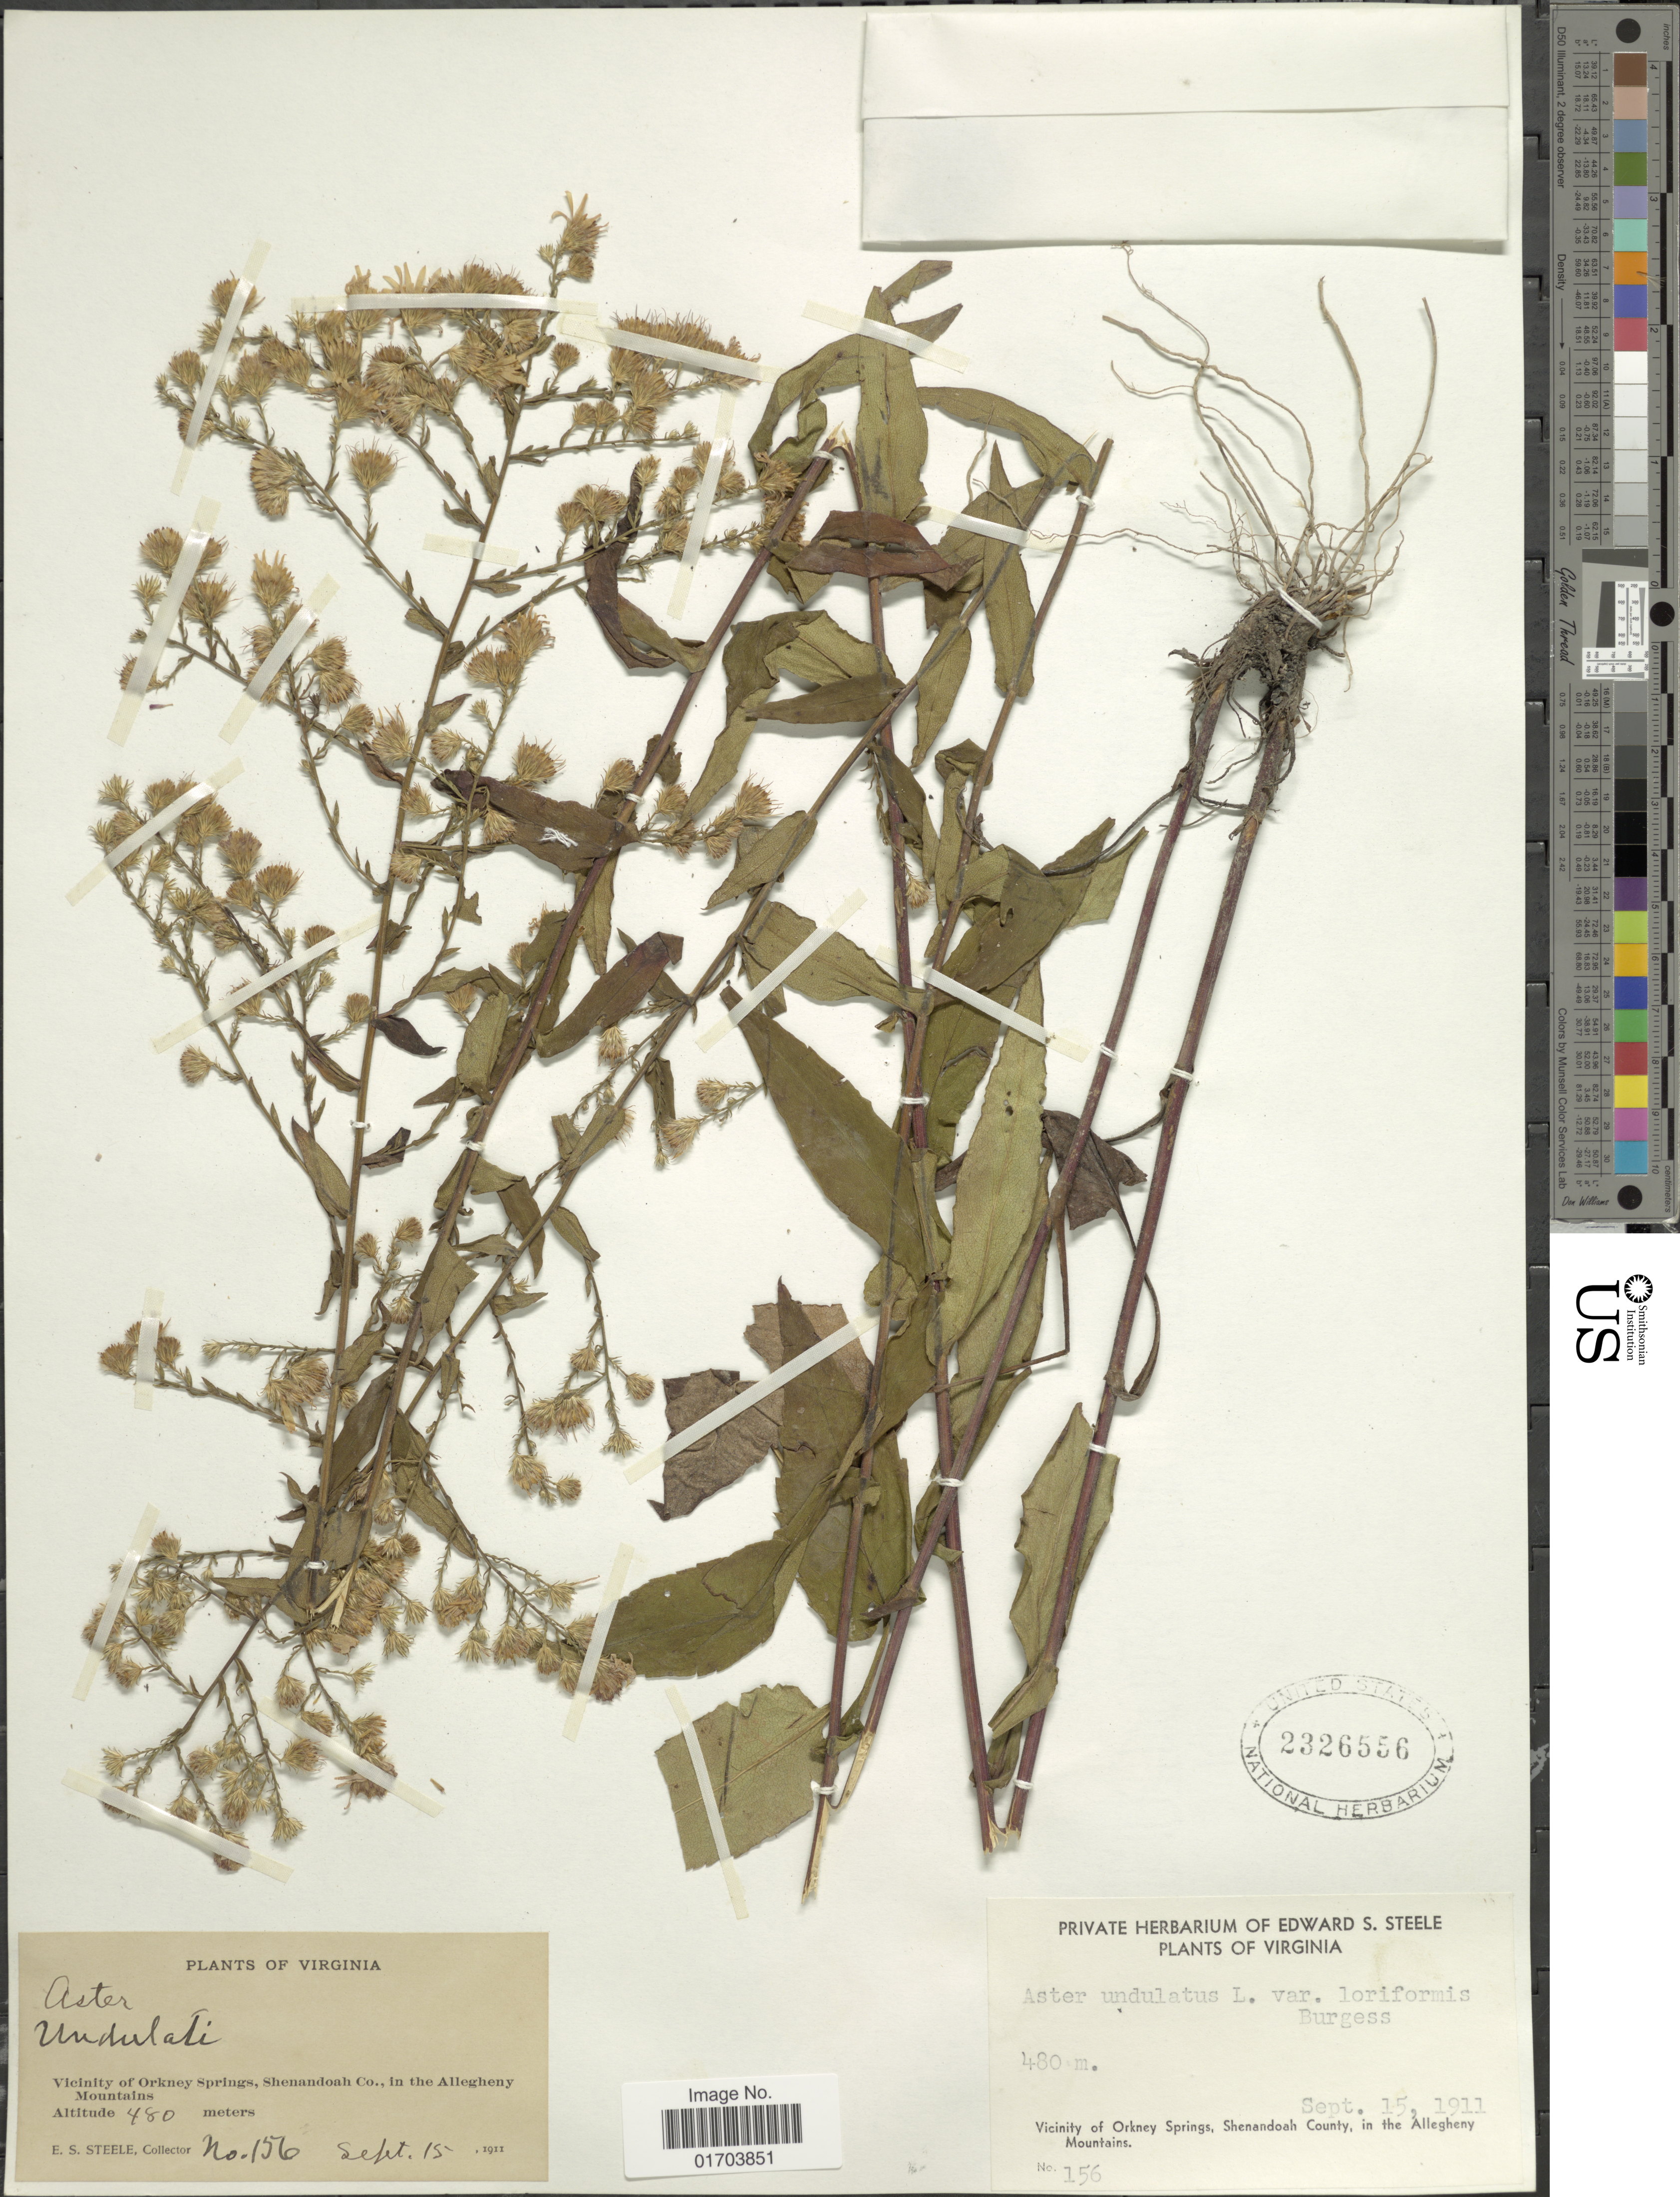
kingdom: Plantae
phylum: Tracheophyta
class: Magnoliopsida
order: Asterales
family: Asteraceae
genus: Symphyotrichum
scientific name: Symphyotrichum undulatum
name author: (L.) G.L. Nesom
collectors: E. Steele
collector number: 156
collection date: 1911-09-15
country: United States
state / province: Virginia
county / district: Shenandoah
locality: Vicinity of orkney Springs, Shenandoah Co., in the Allegheny Mountains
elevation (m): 480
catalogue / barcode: US 2326556